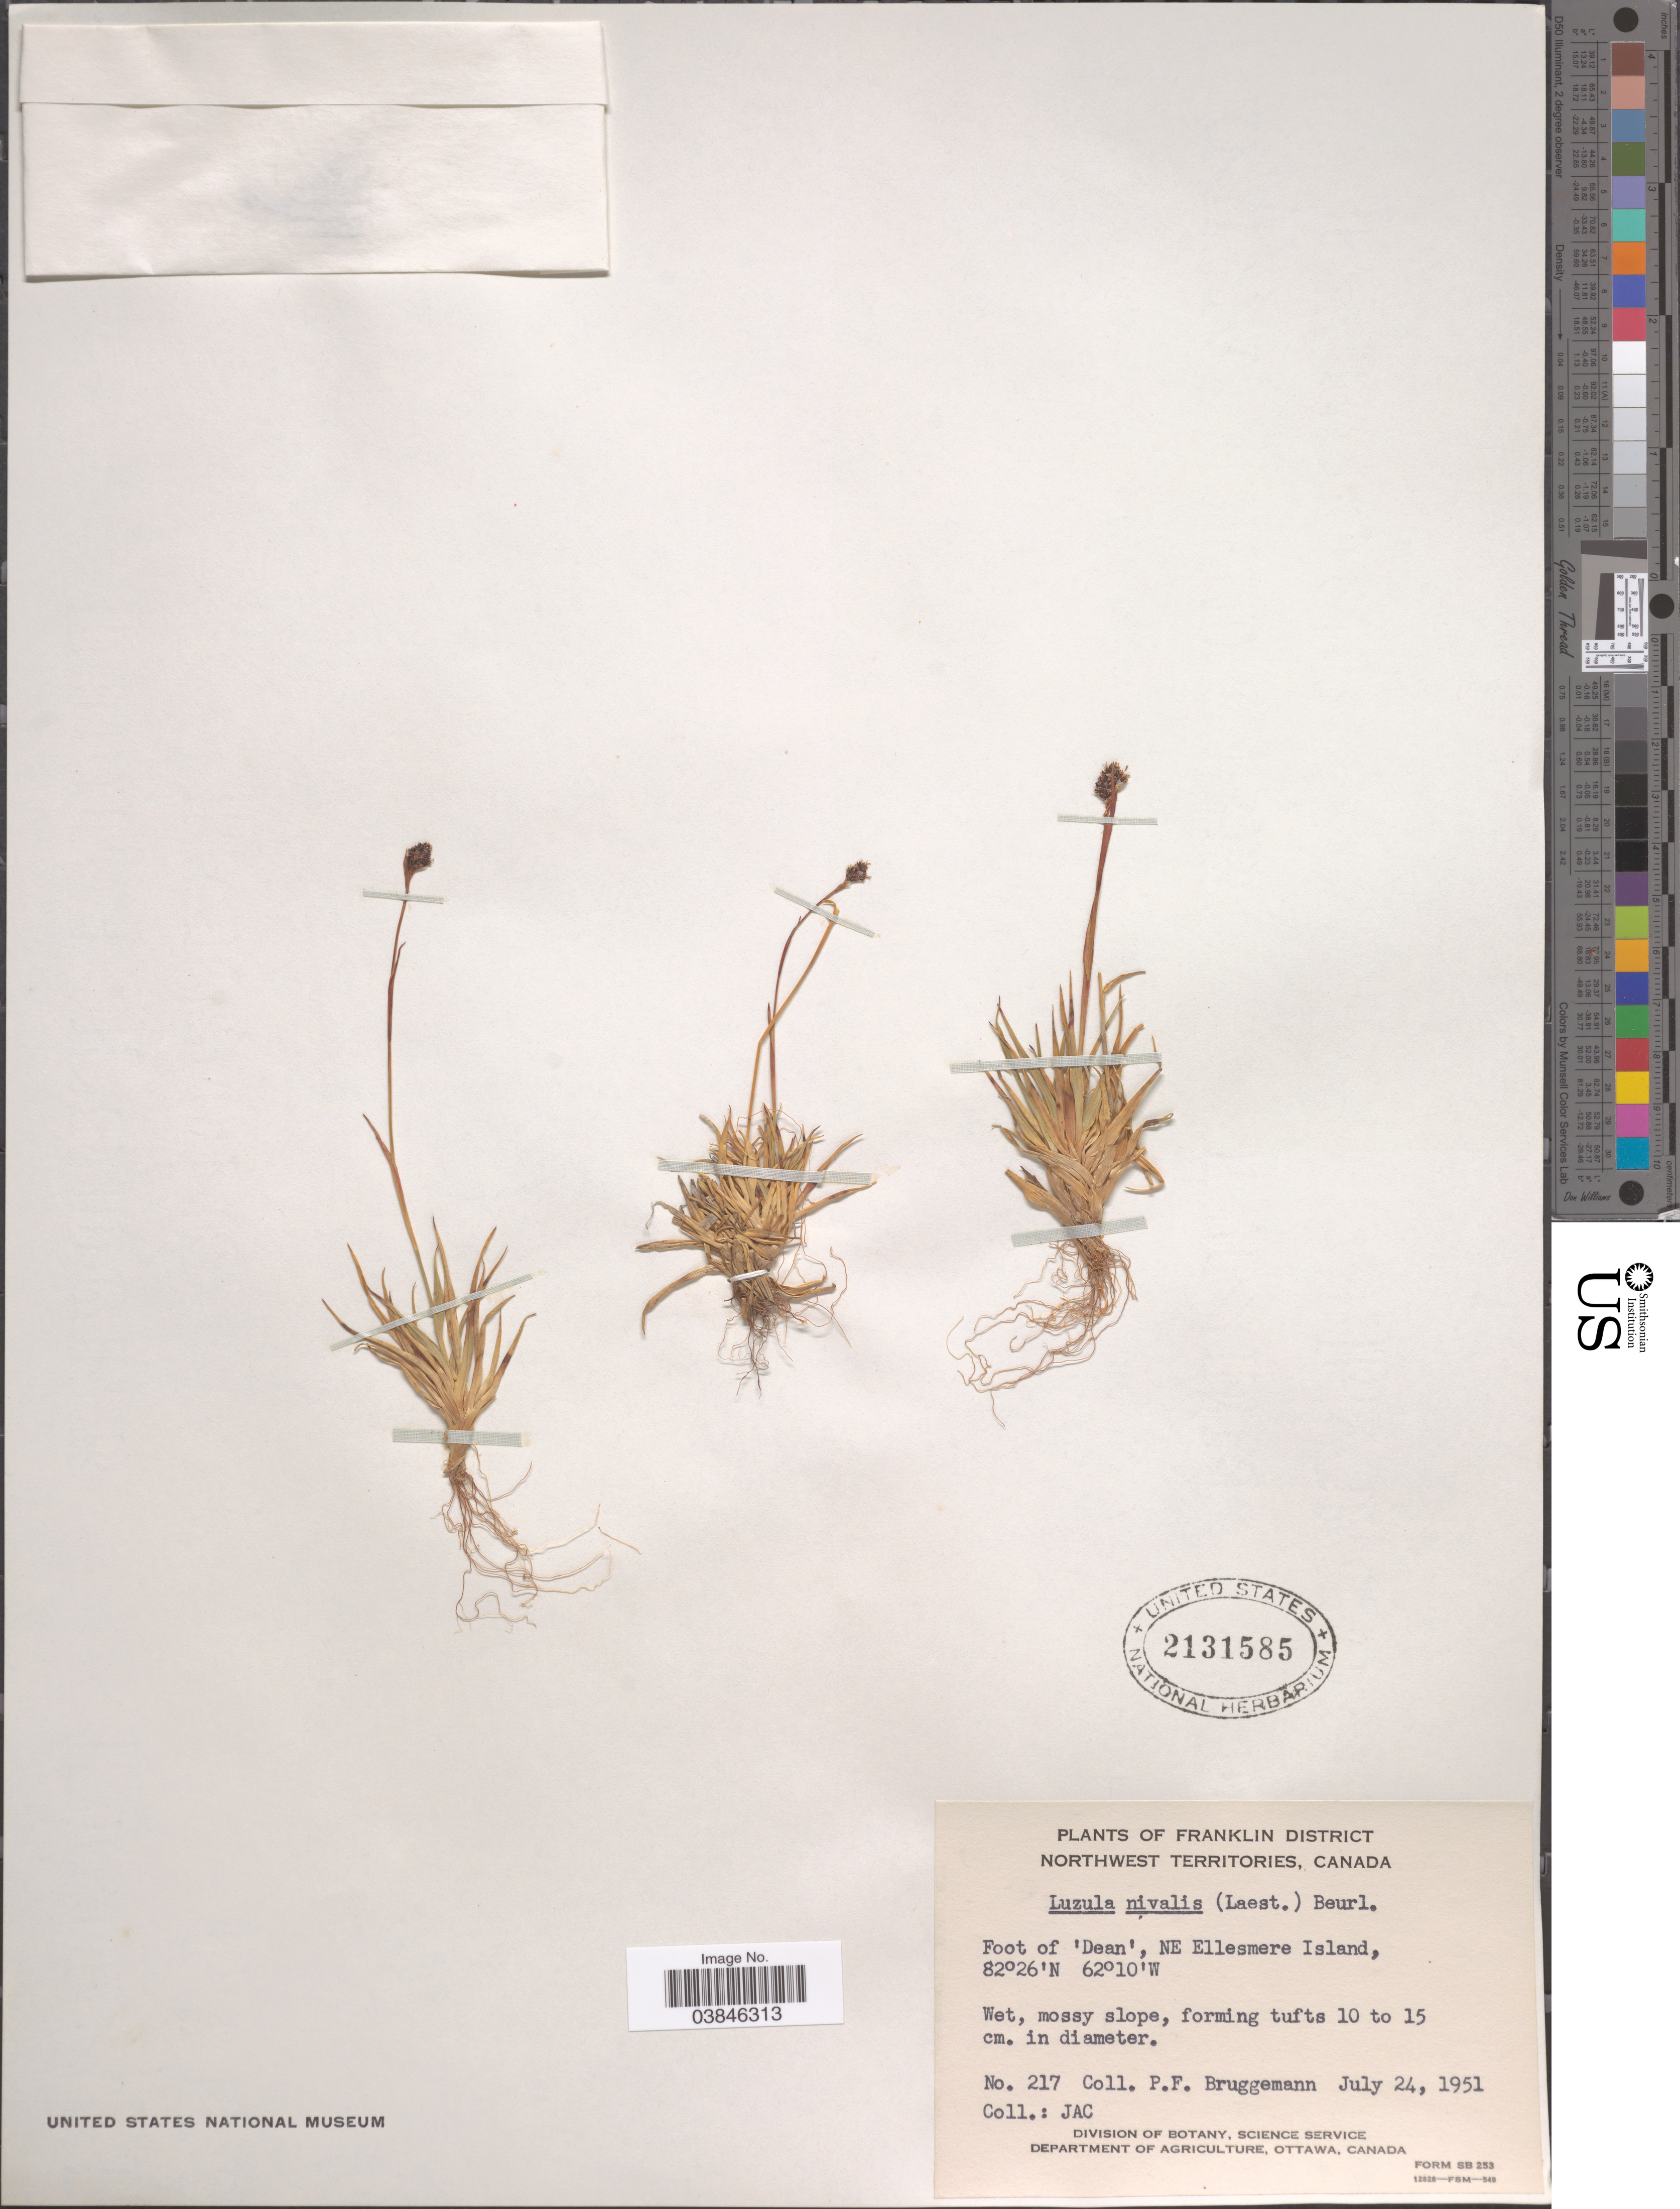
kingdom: Plantae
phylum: Tracheophyta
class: Liliopsida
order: Poales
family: Juncaceae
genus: Luzula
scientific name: Luzula nivalis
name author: (Laest.) Spreng.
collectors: P. Bruggemann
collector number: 217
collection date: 1951-07-24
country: Canada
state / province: Northwest Territories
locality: Franklin District. Foot of 'Dean', NE Ellesmere Island.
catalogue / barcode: US 2131585